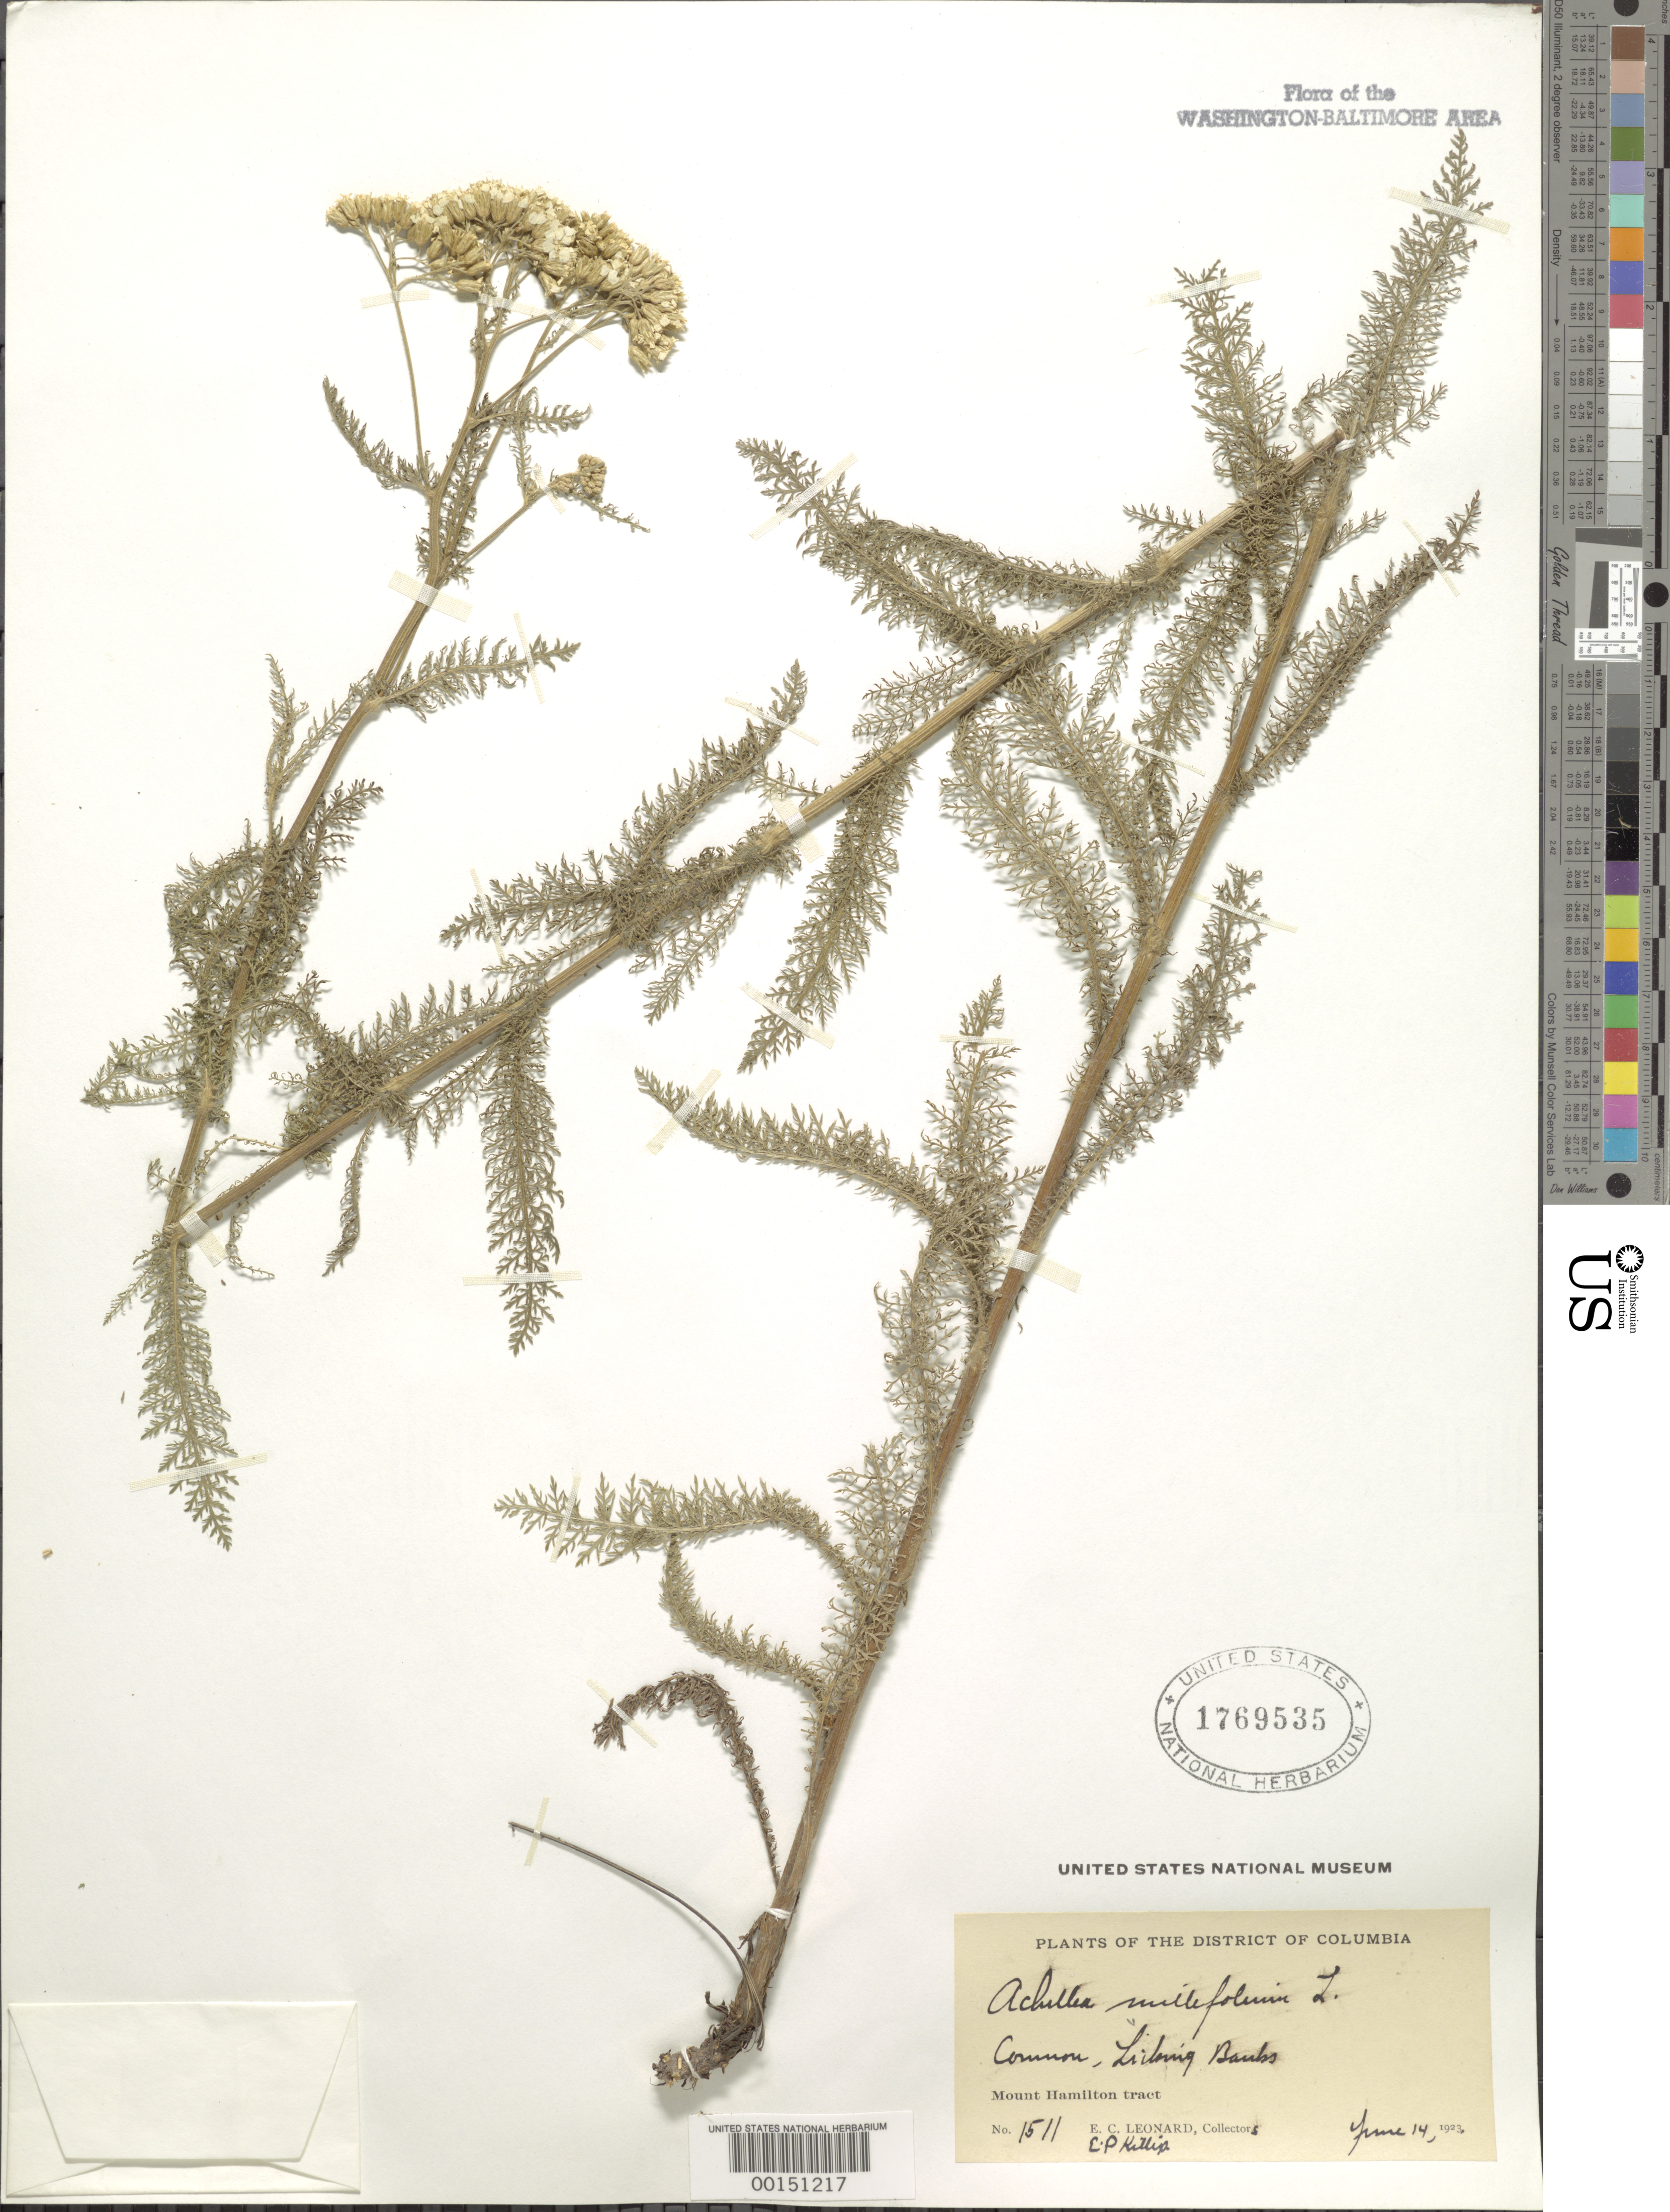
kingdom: Plantae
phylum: Tracheophyta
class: Magnoliopsida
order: Asterales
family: Asteraceae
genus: Achillea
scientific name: Achillea millefolium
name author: L.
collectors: E. C. Leonard & E. P. Killip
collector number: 1511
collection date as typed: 14 Jun 1923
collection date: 1923-06-14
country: United States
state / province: District of Columbia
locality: Licking Banks Mount Hamilton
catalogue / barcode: US 1769535